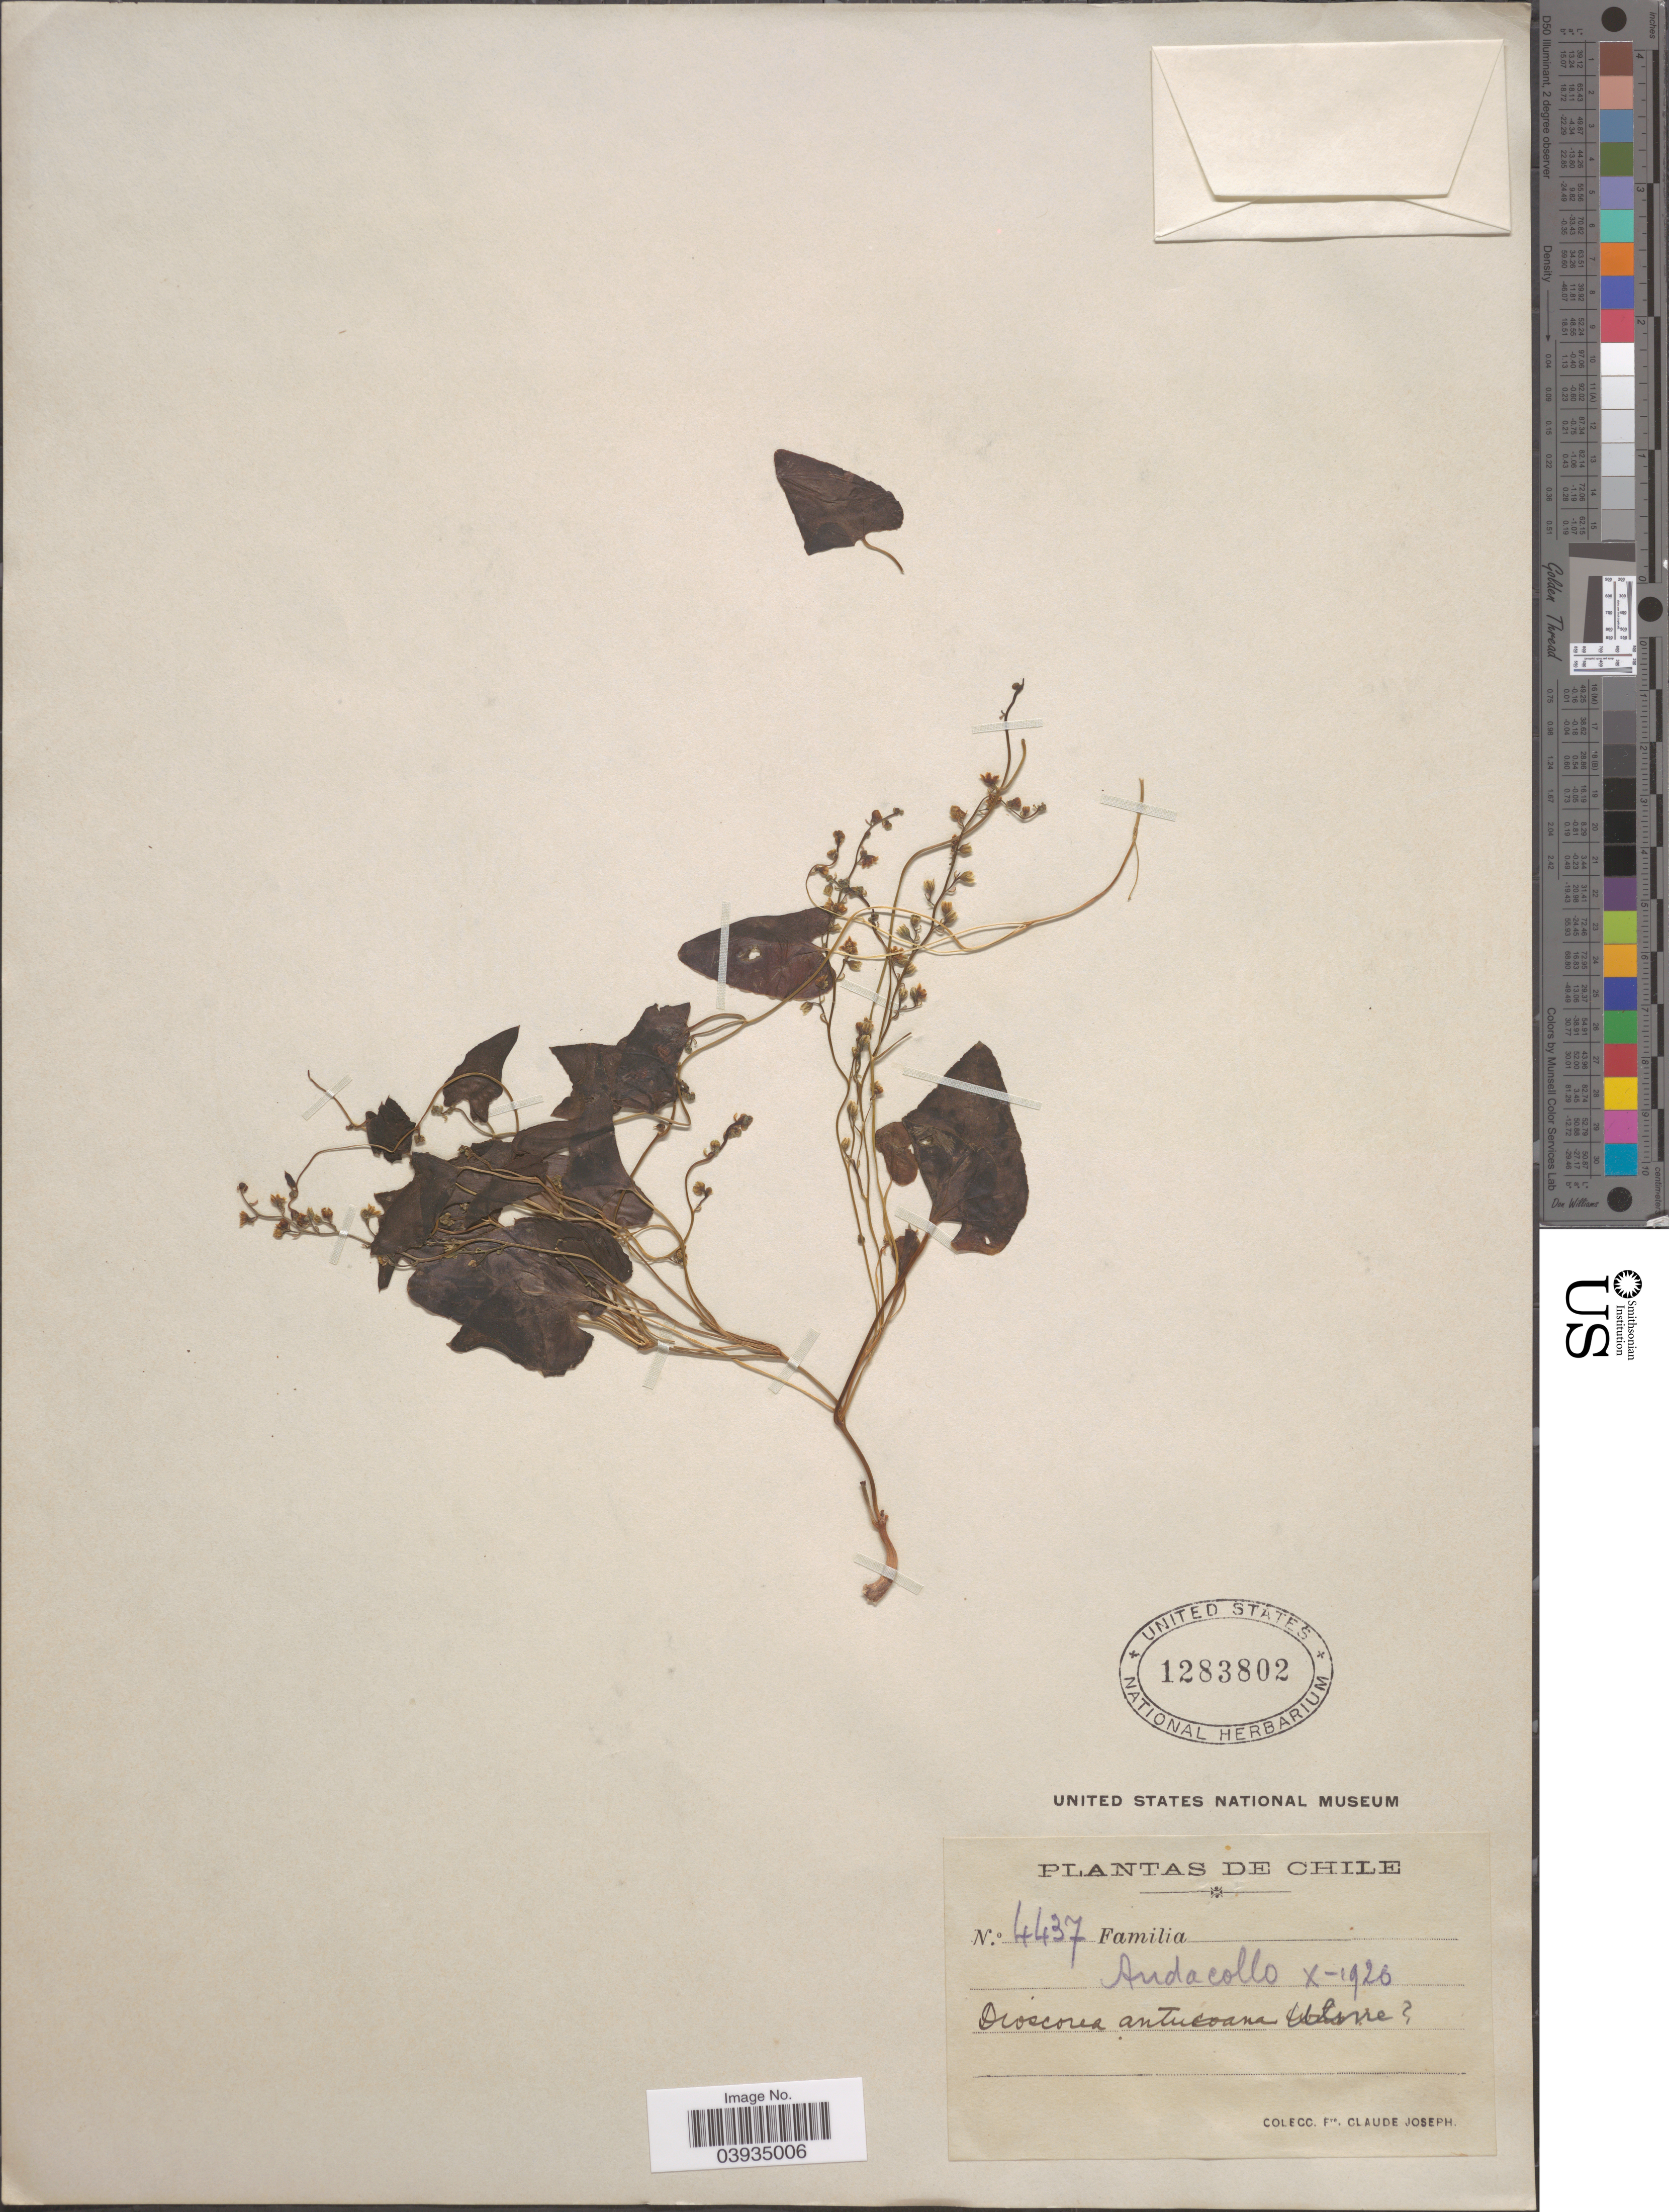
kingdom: Plantae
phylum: Tracheophyta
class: Liliopsida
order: Dioscoreales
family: Dioscoreaceae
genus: Dioscorea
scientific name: Dioscorea antucoana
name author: Uline ex R. Knuth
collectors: Bro. Claude-Joseph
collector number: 4437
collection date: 1920-10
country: Chile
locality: Andacollo.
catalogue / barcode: US 1283802